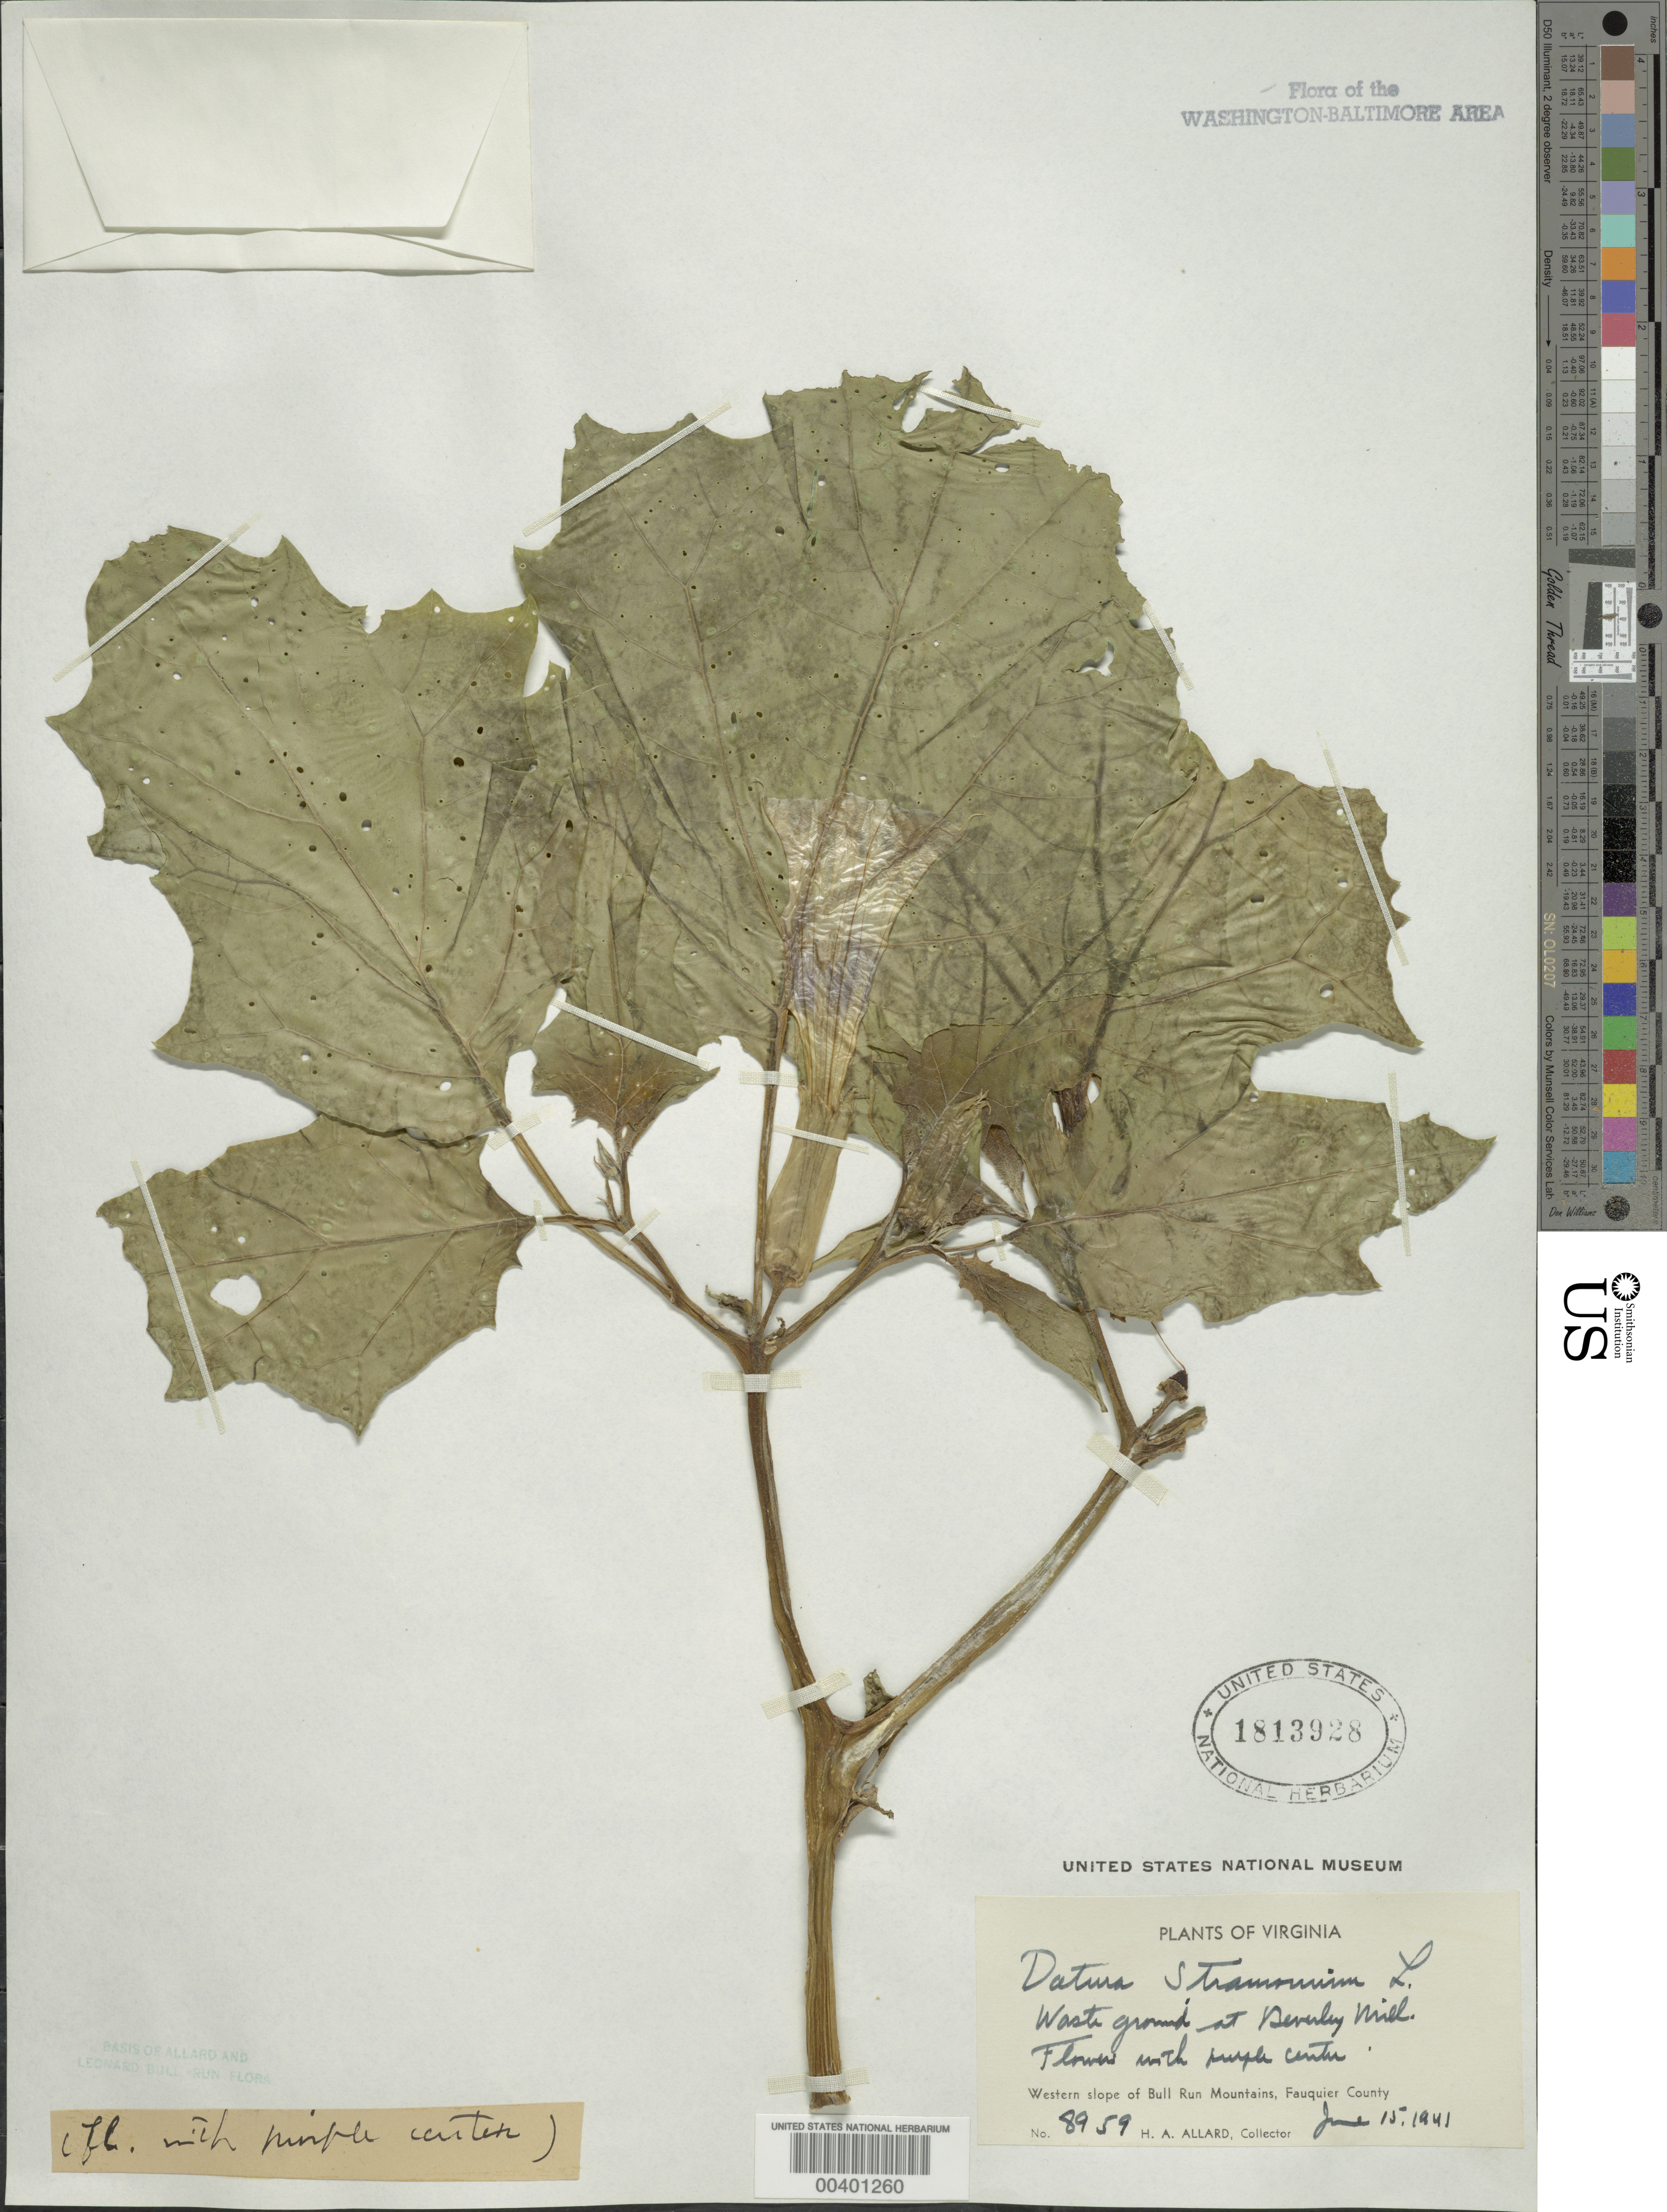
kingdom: Plantae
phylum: Tracheophyta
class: Magnoliopsida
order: Solanales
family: Solanaceae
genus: Datura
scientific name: Datura stramonium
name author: L.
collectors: H. A. Allard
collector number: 8959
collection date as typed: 15 Jun 1941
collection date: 1941-06-15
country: United States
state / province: Virginia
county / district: Fauquier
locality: Beverley Mill, western slope of Bull Run Mountains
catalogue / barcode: US 1813928